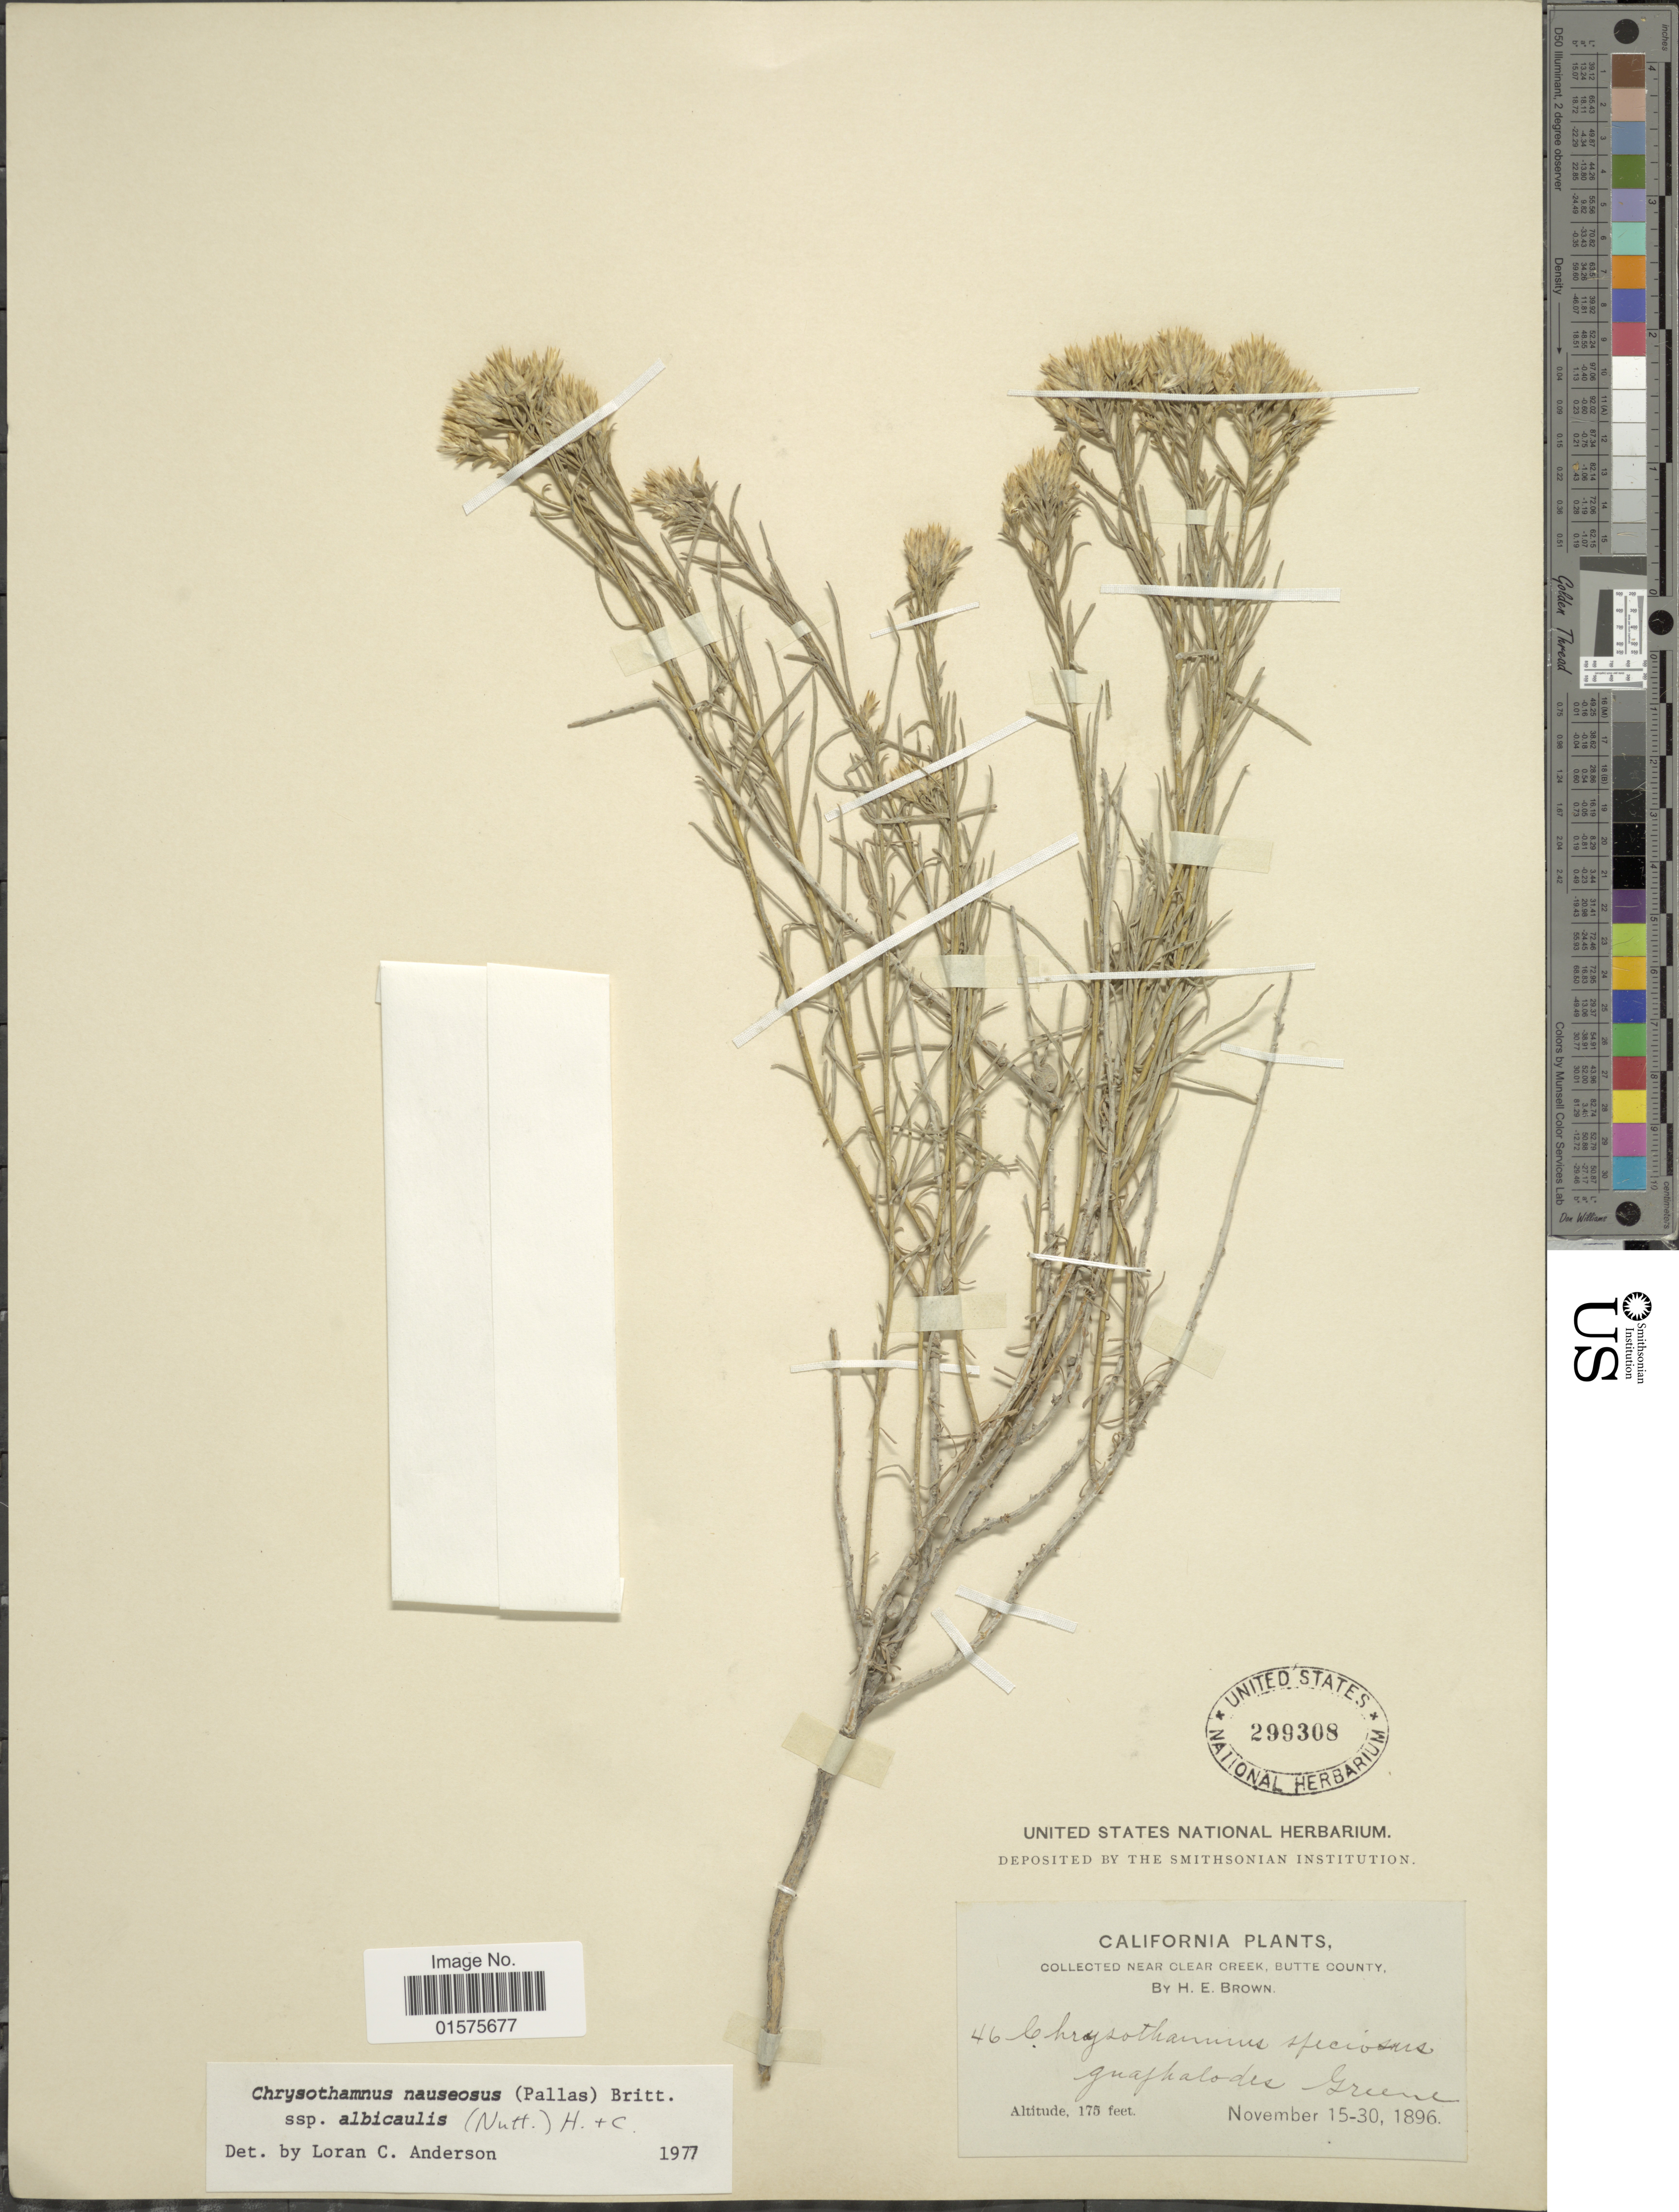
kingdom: Plantae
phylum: Tracheophyta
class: Magnoliopsida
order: Asterales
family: Asteraceae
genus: Ericameria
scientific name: Ericameria nauseosa var. speciosa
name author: (Nutt.) G.L. Nesom & G.I. Baird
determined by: Urbatsch, Lowell E., Curator (LSU), Louisiana State University (UNITED STATES)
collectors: H. E. Brown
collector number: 46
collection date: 1896-11-15/1896-11-30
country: United States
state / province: California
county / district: Butte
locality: Clear Creek, Butte County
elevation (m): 53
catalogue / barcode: US 299308